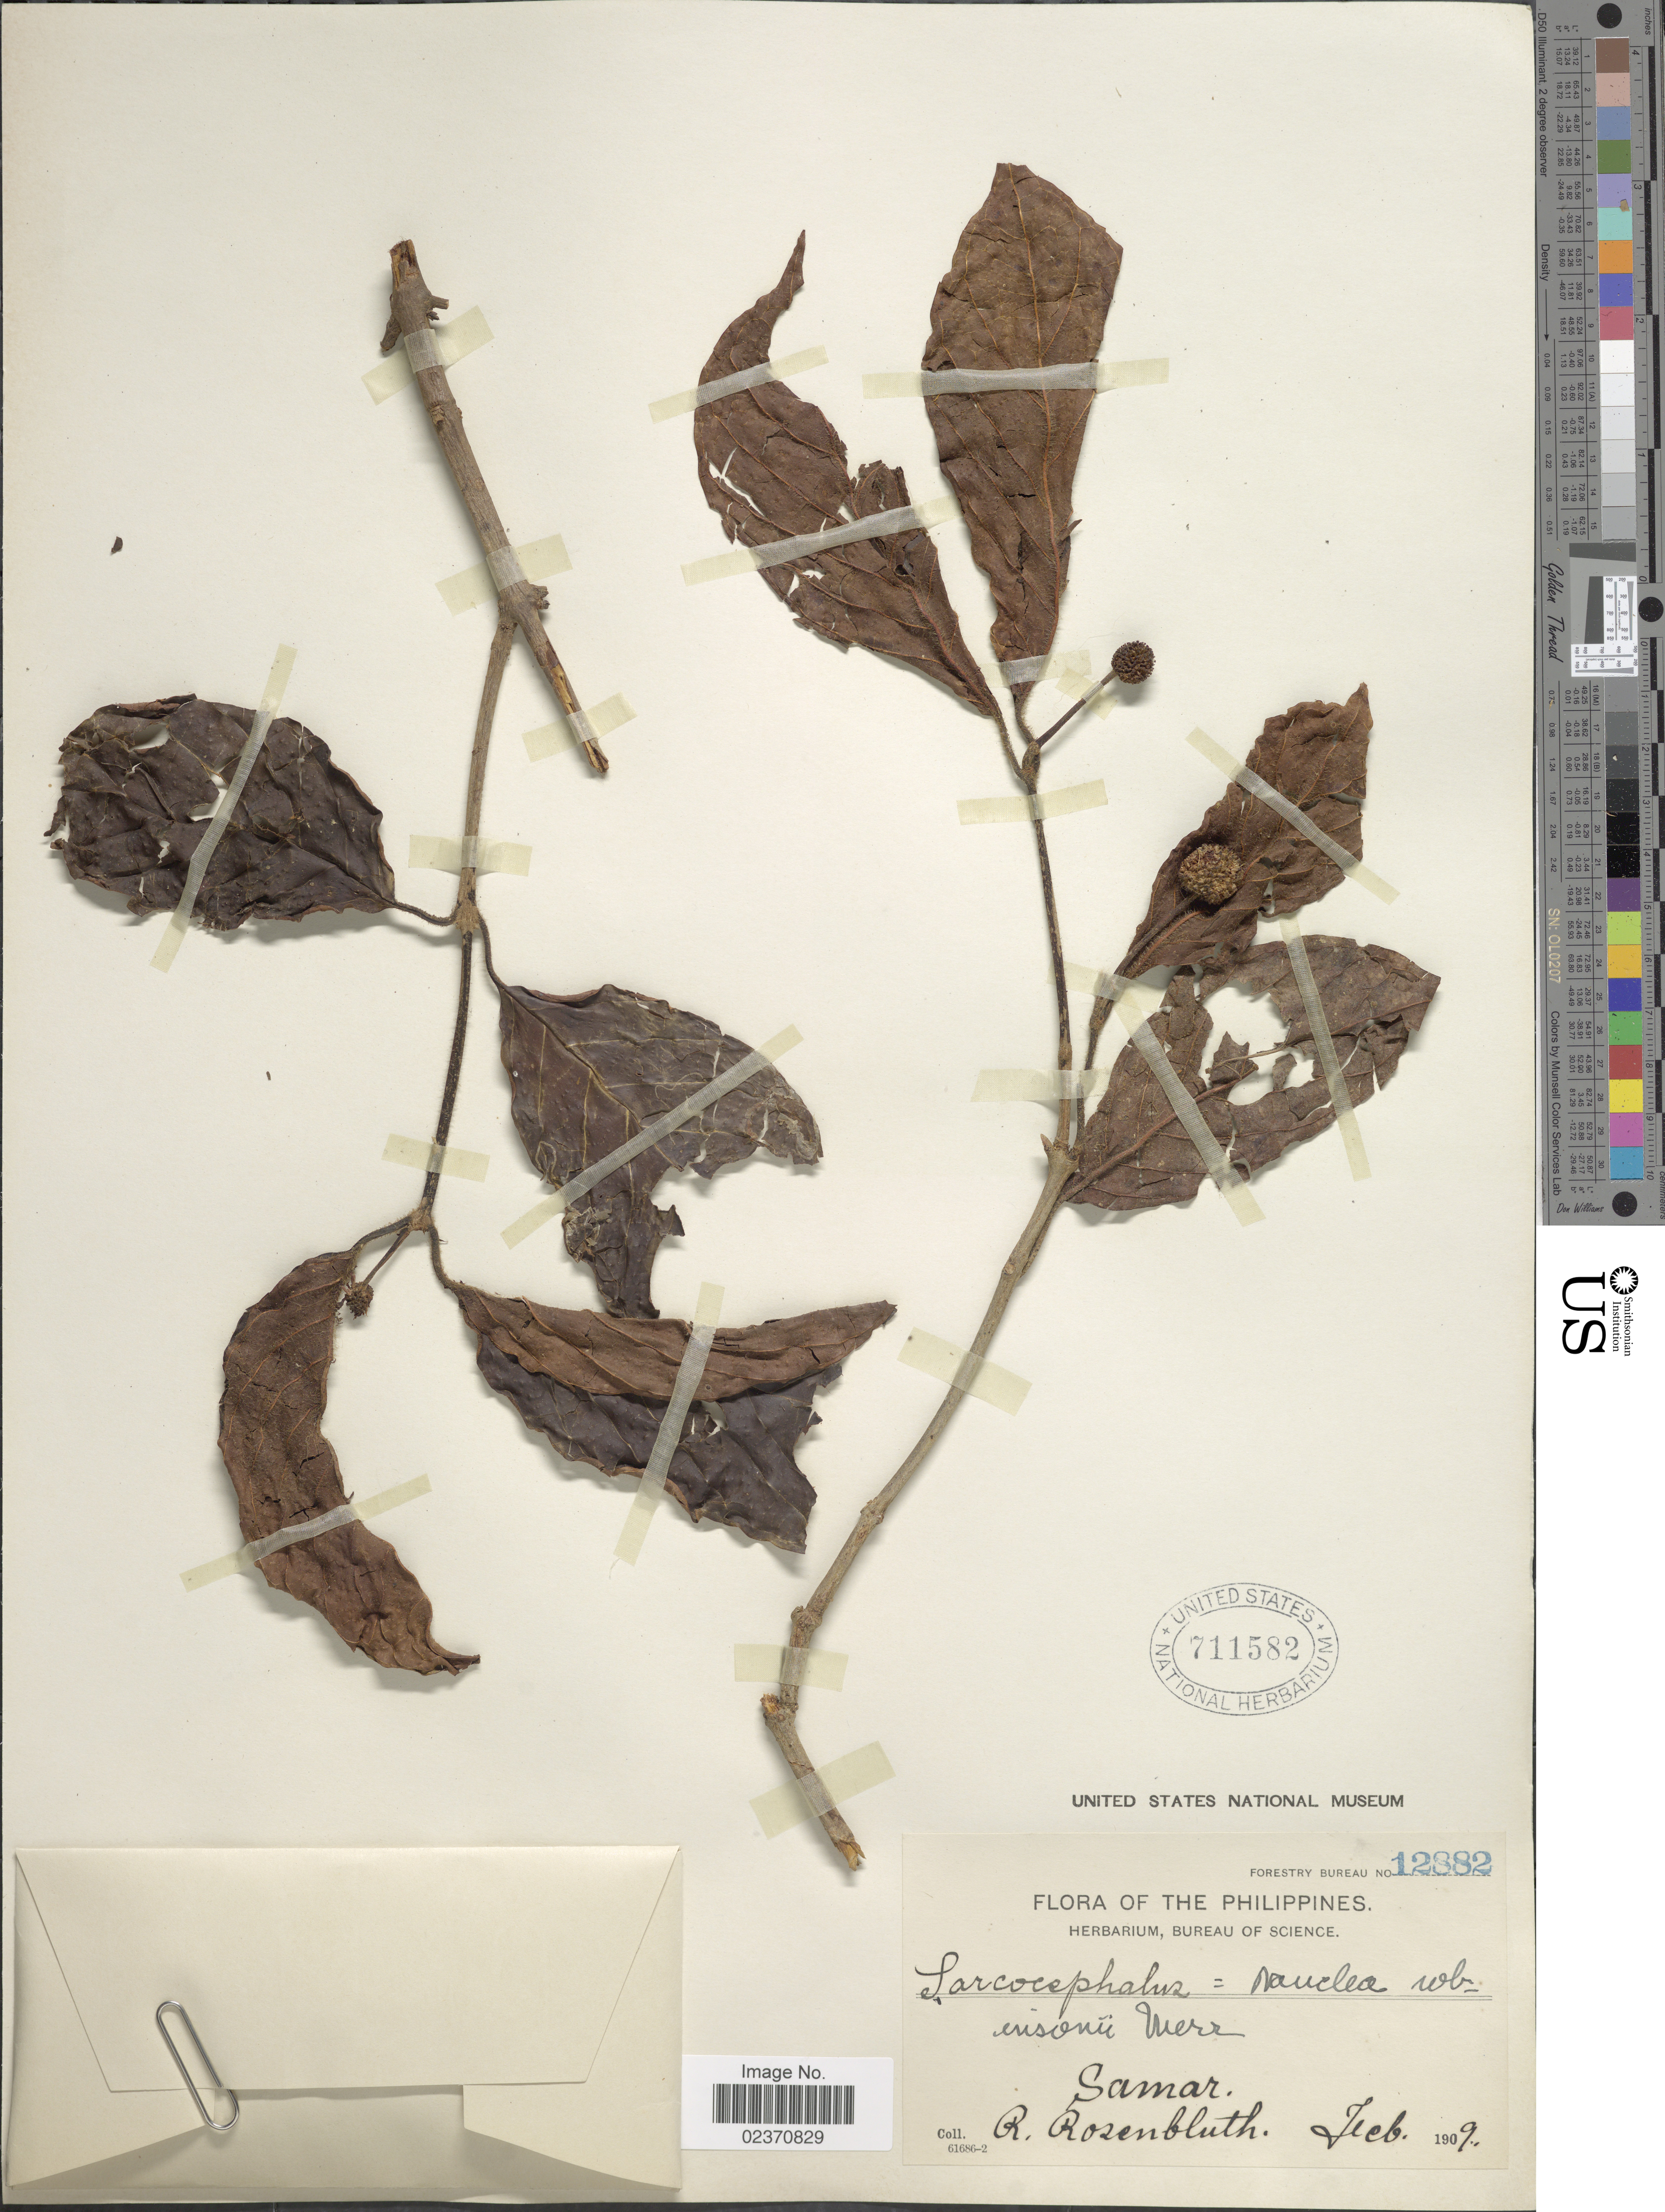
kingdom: Plantae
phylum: Tracheophyta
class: Magnoliopsida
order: Gentianales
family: Rubiaceae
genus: Nauclea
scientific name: Nauclea robinsonii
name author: Merr.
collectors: R. Rosenbluth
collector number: Forestry Bureau 12882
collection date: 1909-02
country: Philippines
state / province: Eastern Visayas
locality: Samar.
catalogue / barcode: US 711582